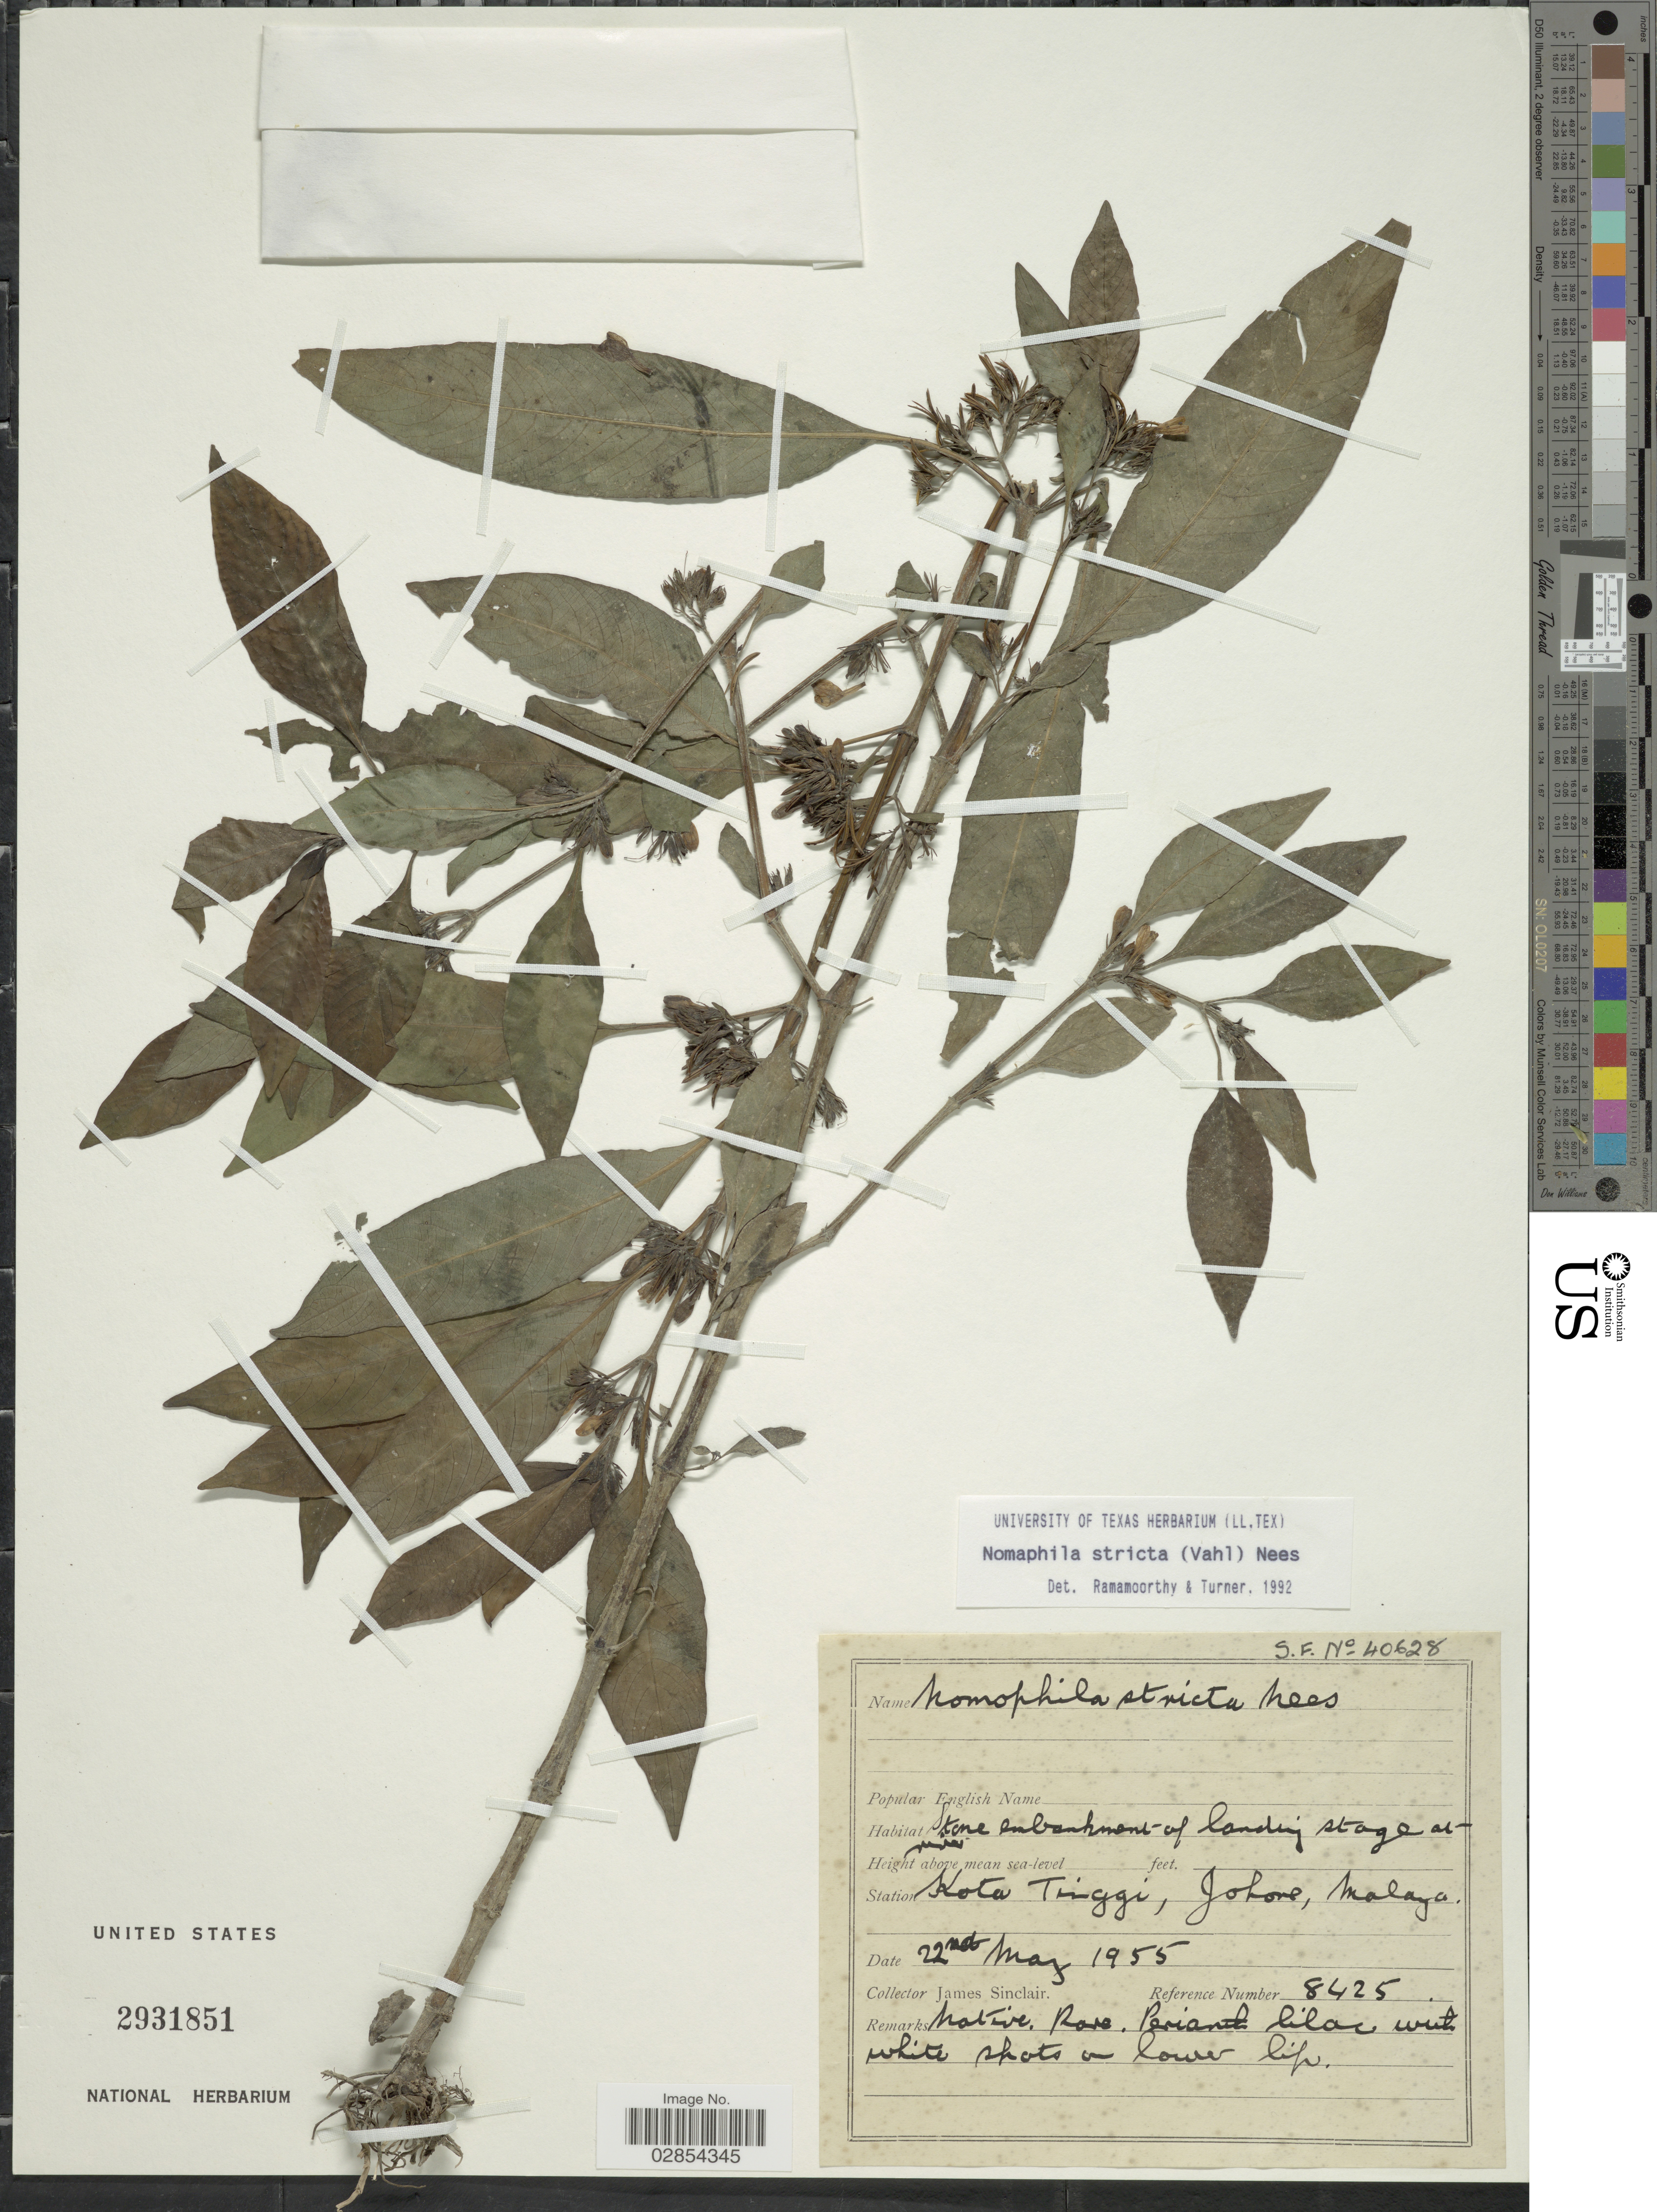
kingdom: Plantae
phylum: Tracheophyta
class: Magnoliopsida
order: Lamiales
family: Acanthaceae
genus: Hygrophila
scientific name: Hygrophila stricta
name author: Lindau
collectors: J. Sinclair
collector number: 8425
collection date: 1955-05-22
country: Malaysia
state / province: Johor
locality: Station Kota Tinggi., Johore, Malaya.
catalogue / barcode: US 2931851